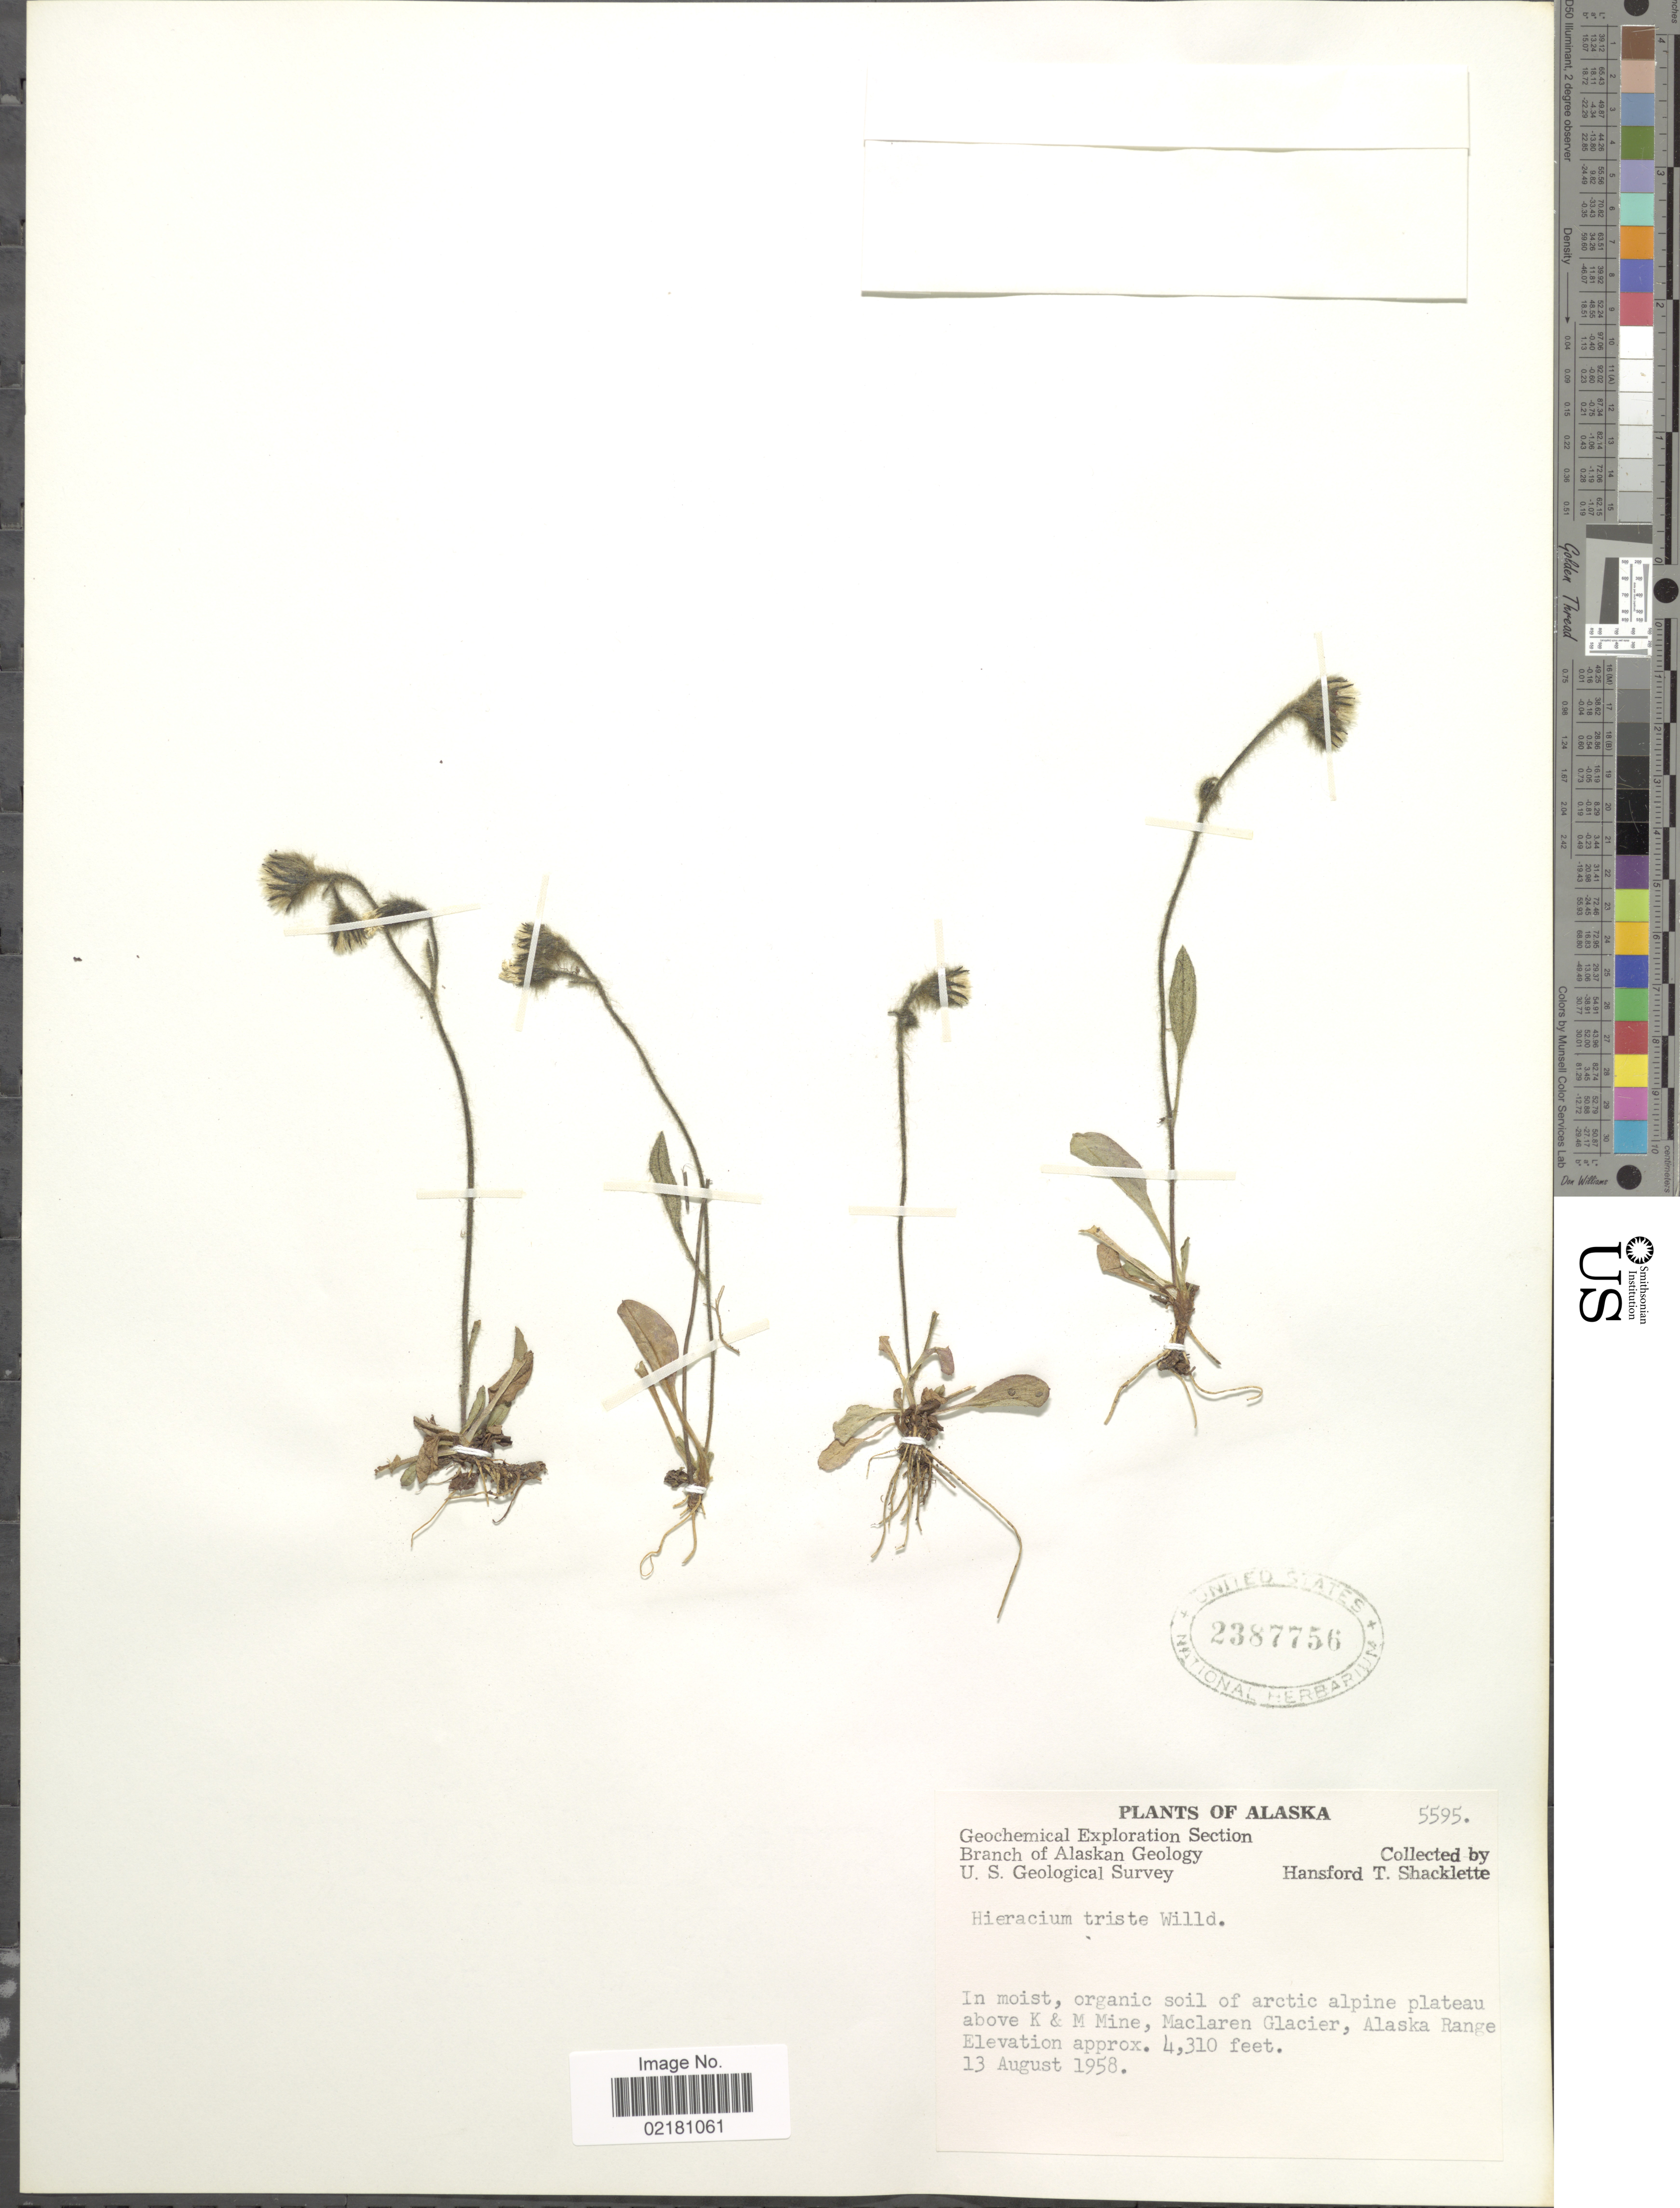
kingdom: Plantae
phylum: Tracheophyta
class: Magnoliopsida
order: Asterales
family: Asteraceae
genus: Hieracium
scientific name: Hieracium triste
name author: Willd. ex Spreng.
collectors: H. Shacklette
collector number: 5595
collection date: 1958-08-13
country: United States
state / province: Alaska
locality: In moist, organic soil of arctic alpine plateau above K & M Mine, Maclaren Glacier, Alaska Range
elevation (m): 1314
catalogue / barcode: US 2387756